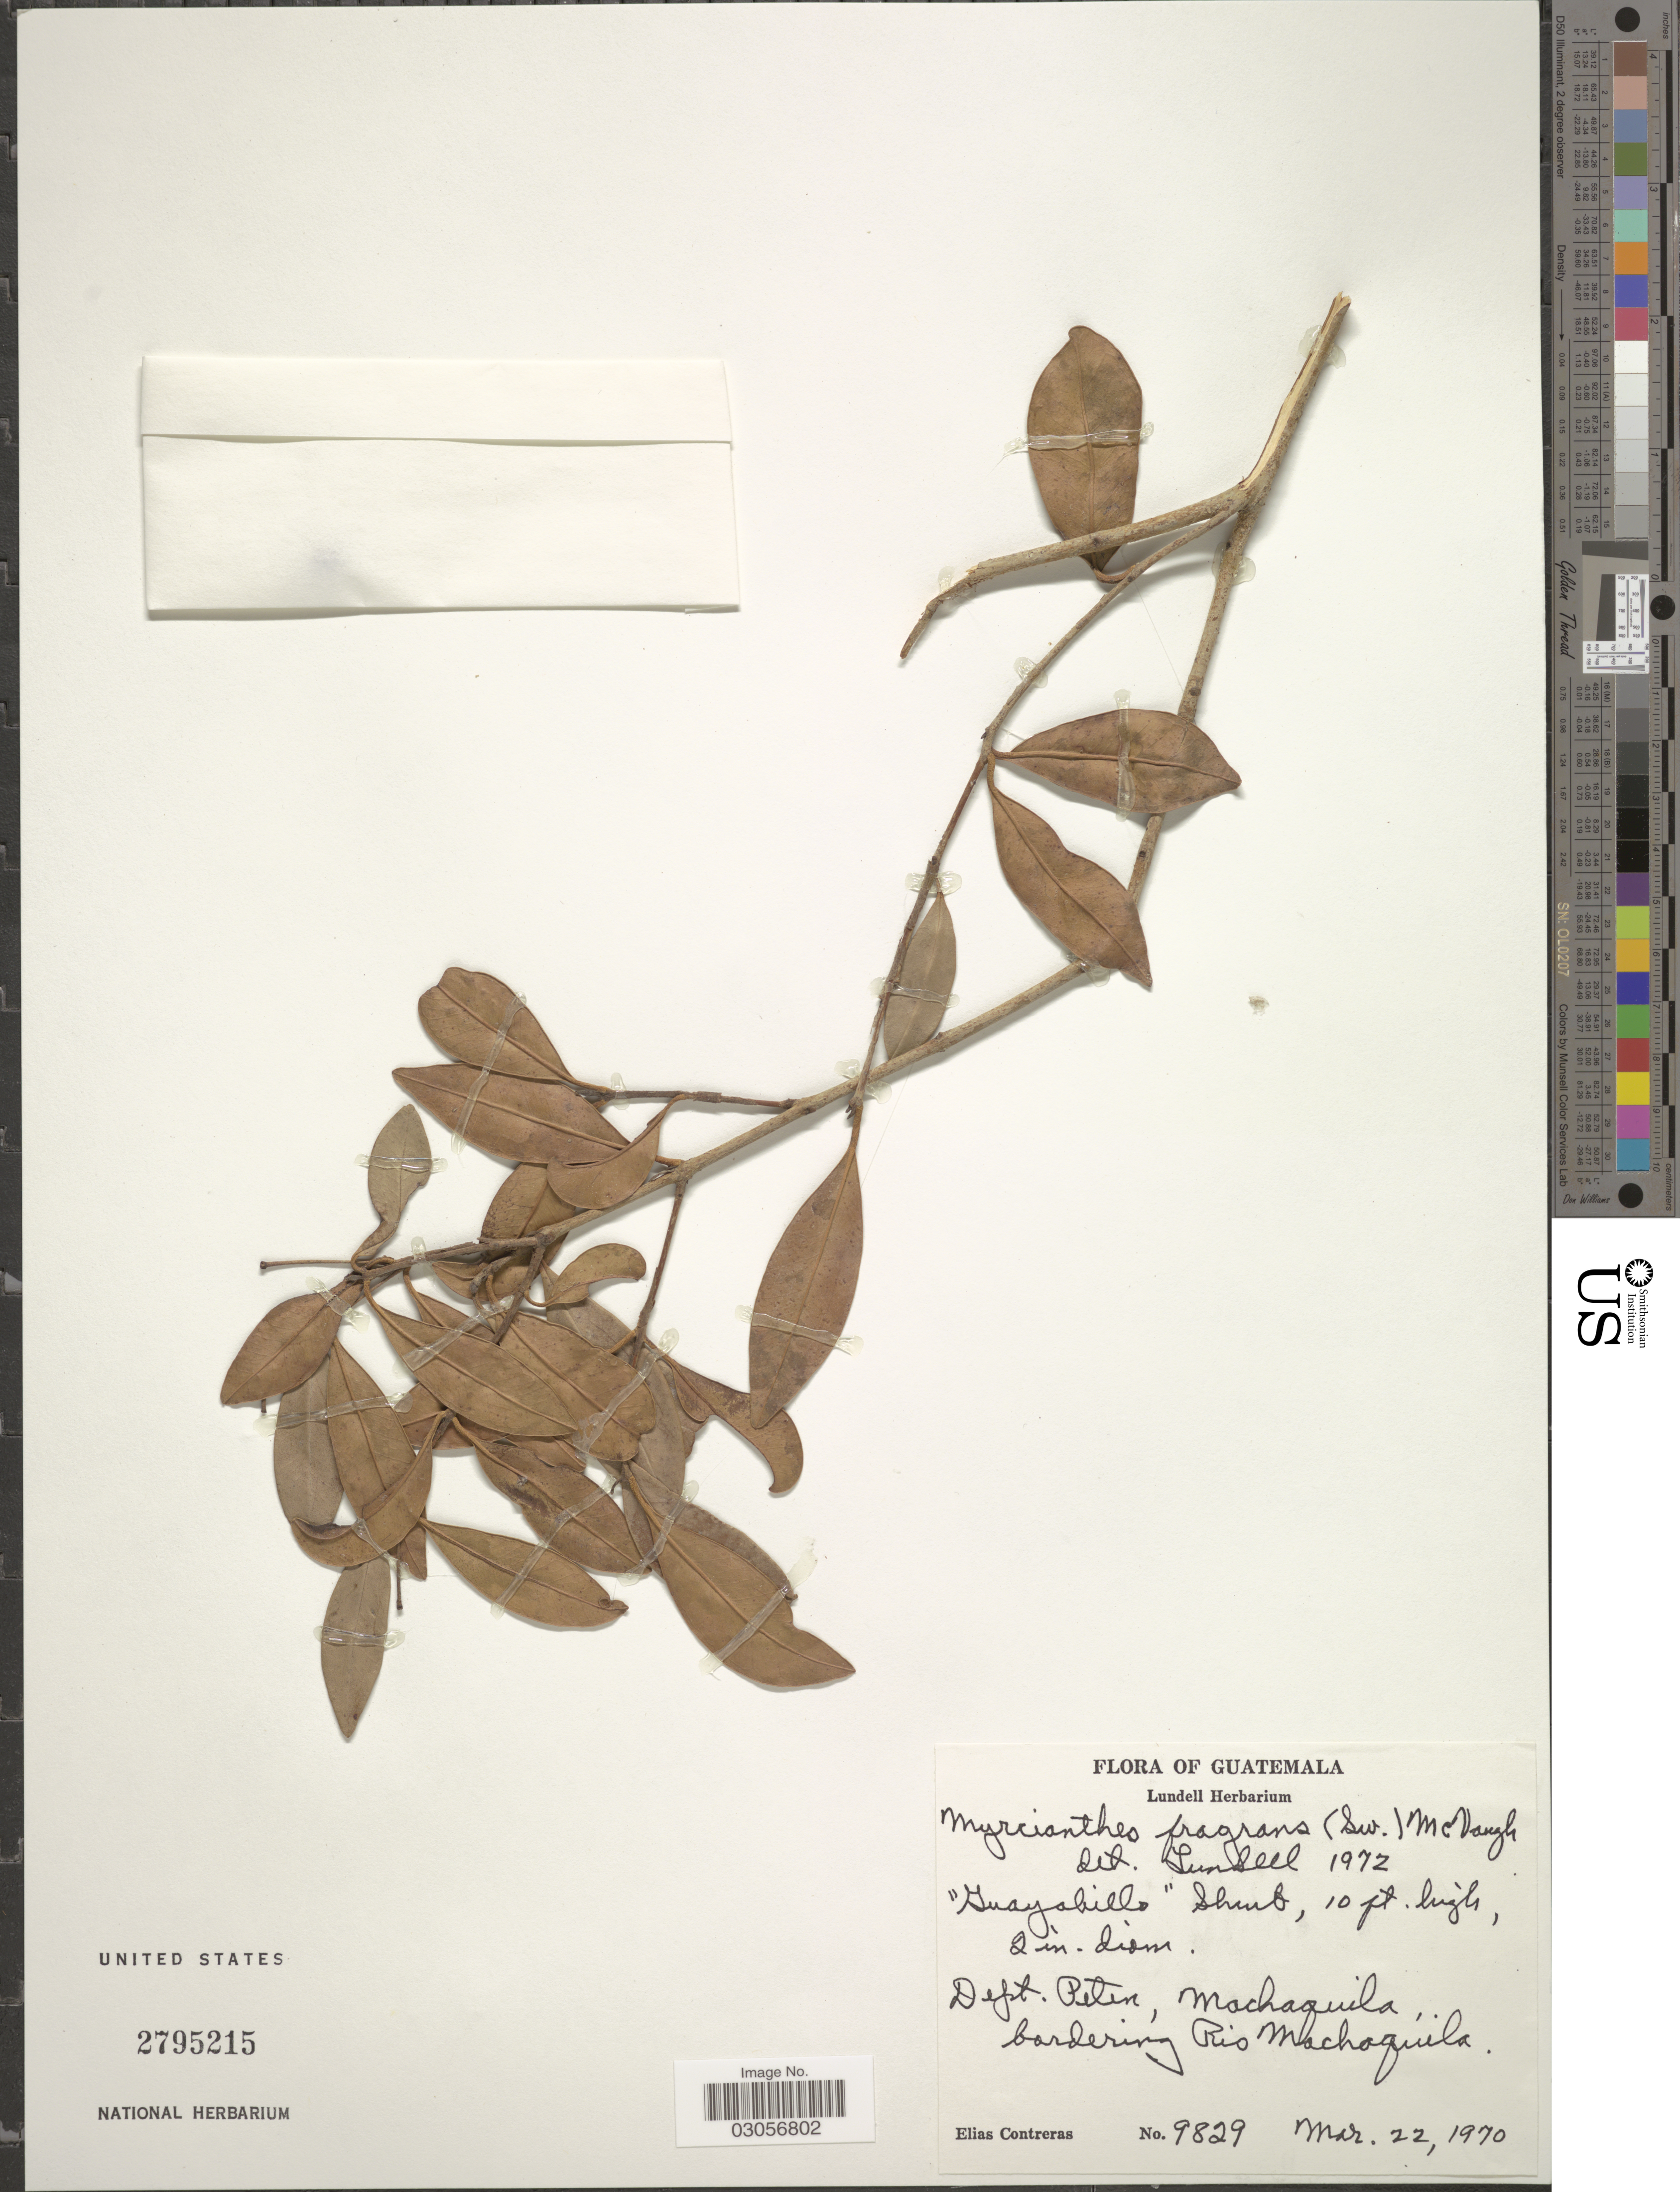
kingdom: Plantae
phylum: Tracheophyta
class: Magnoliopsida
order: Myrtales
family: Myrtaceae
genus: Myrcianthes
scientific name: Myrcianthes fragrans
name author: (Sw.) McVaugh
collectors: E. Contreras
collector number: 9829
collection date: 1970-03-22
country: Guatemala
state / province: El Petén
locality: Dept. Peten, Machaquila, bordering Rio Macahquila.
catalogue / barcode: US 2795215